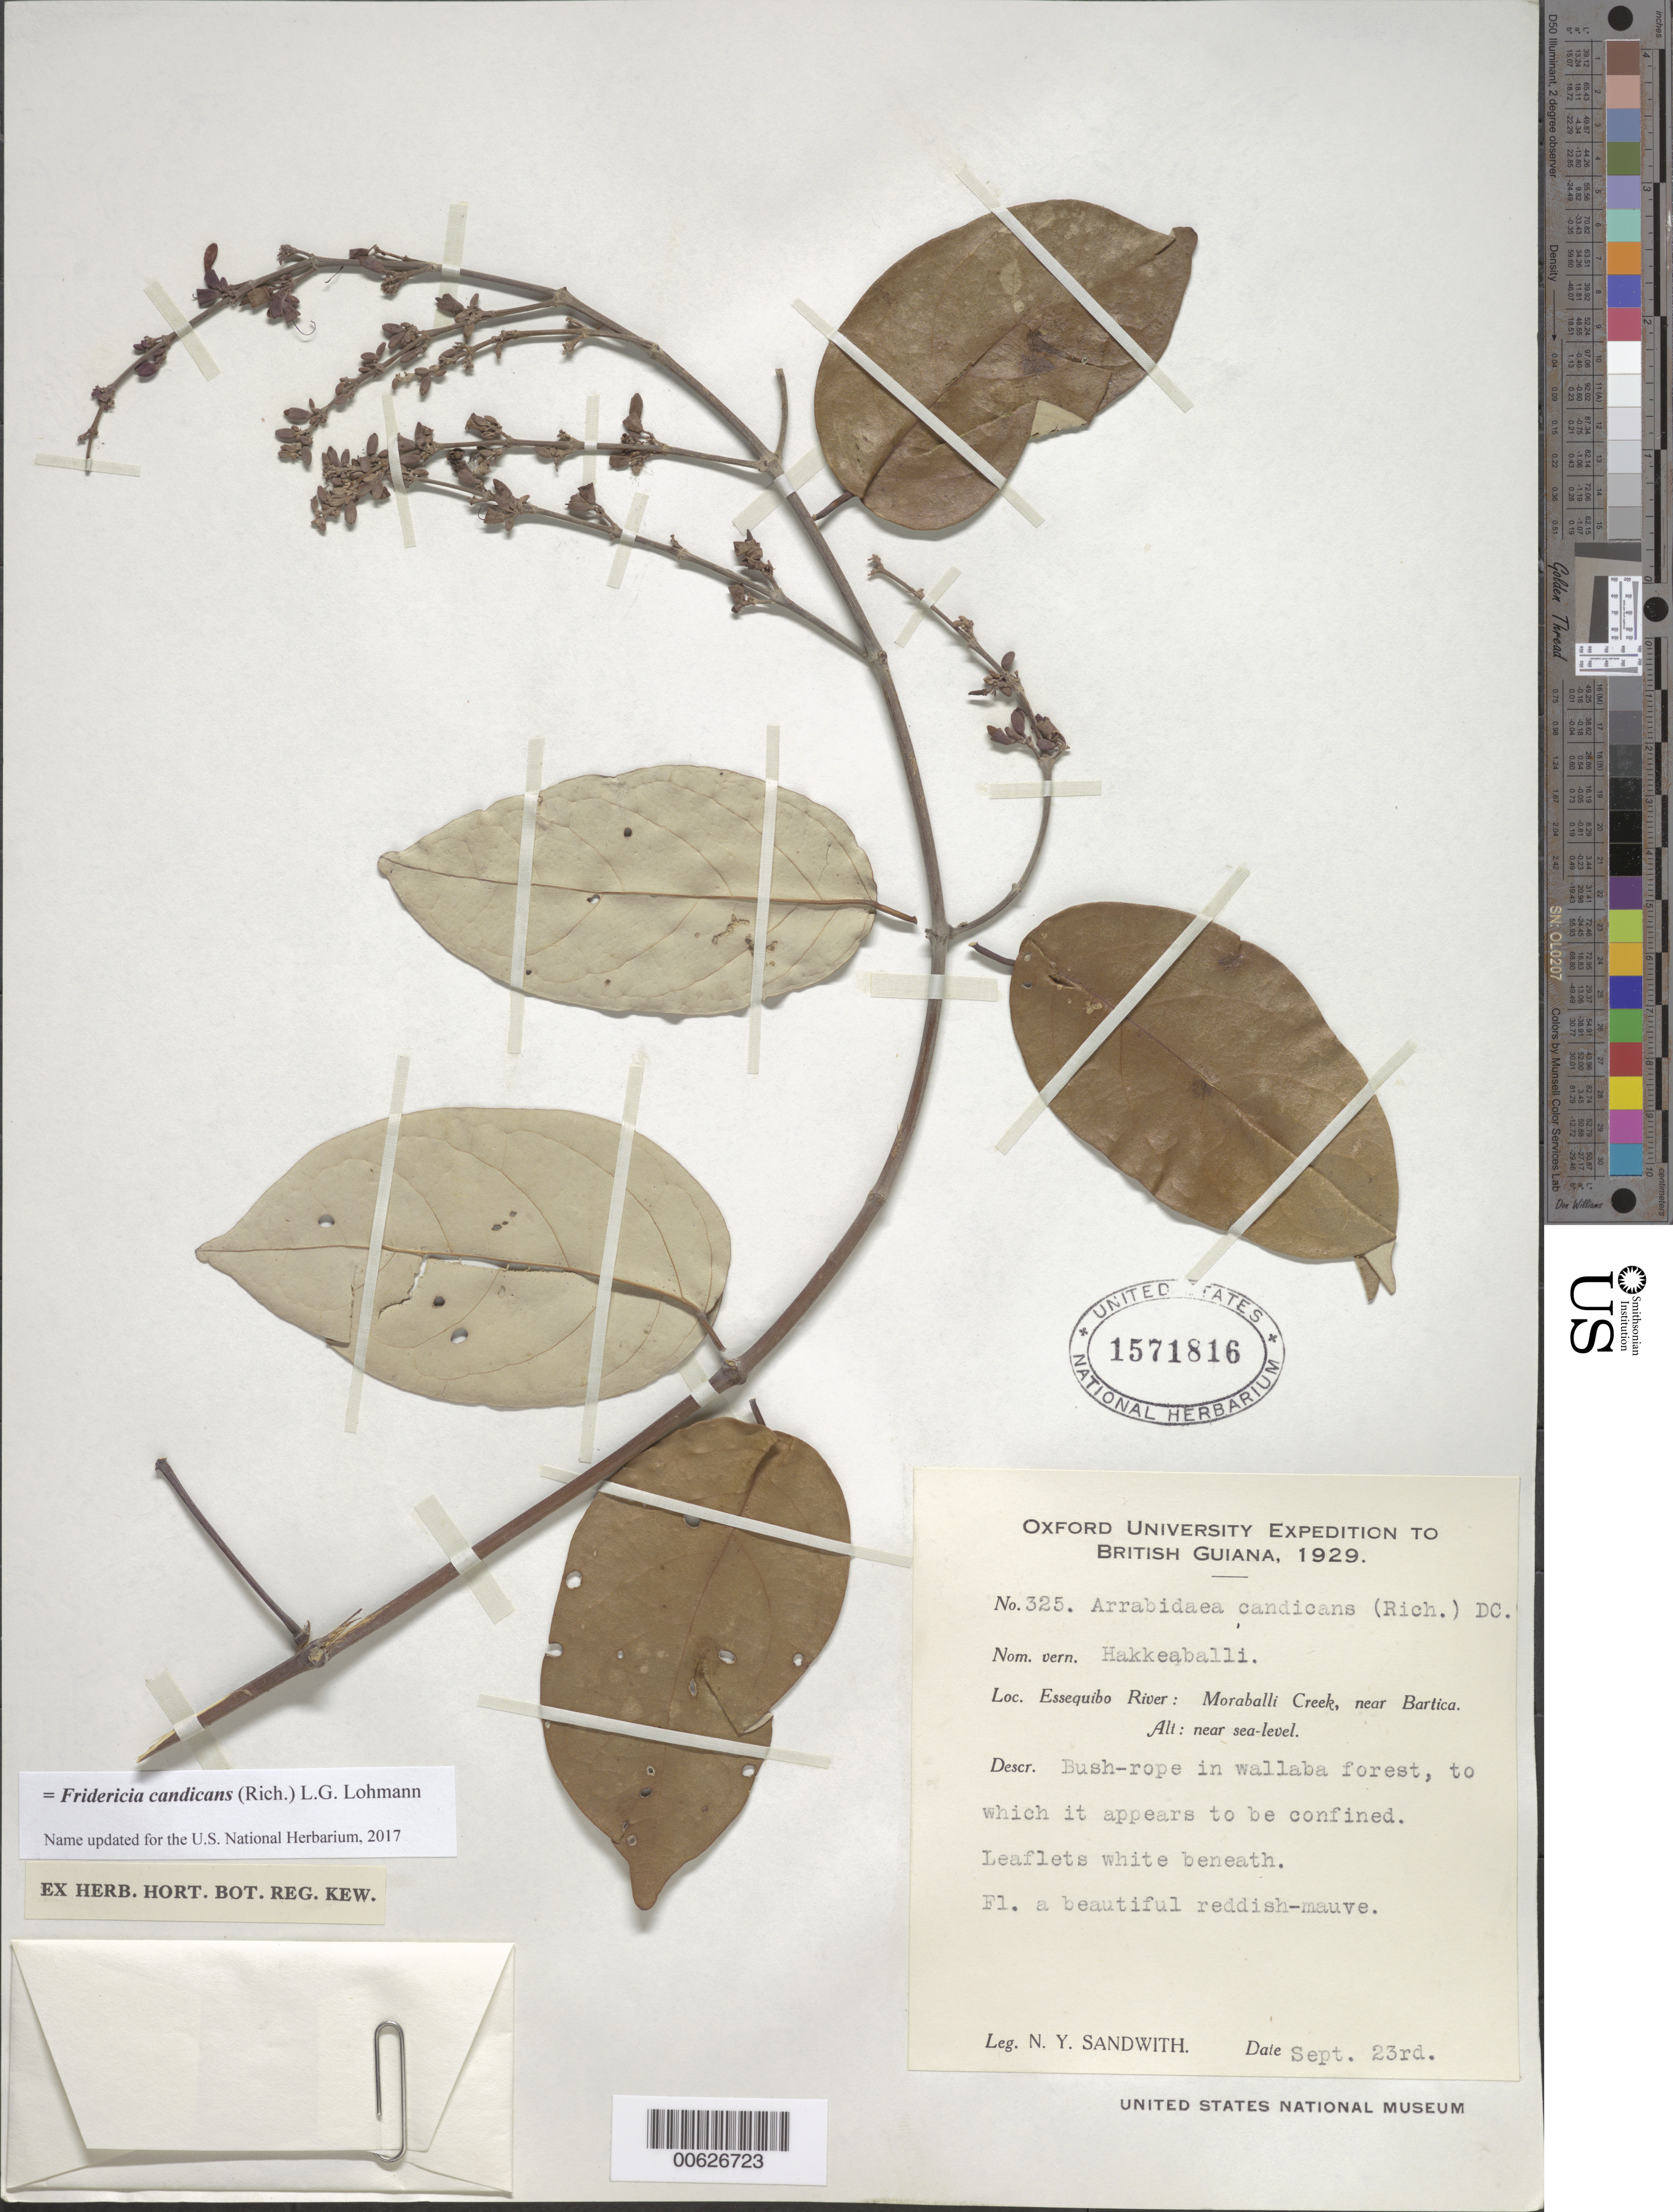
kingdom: Plantae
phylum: Tracheophyta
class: Magnoliopsida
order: Lamiales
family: Bignoniaceae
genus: Arrabidaea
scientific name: Arrabidaea candicans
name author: (Rich.) DC.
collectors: N. Y. Sandwith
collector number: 325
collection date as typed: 23-Sep-29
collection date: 1929-09-23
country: Guyana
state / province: U. Demerara-Berbice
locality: Moraballi Creek, Essequibo R., near Bartica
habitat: Wallaba forest, to which it appears to be confined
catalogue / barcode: US 1571816